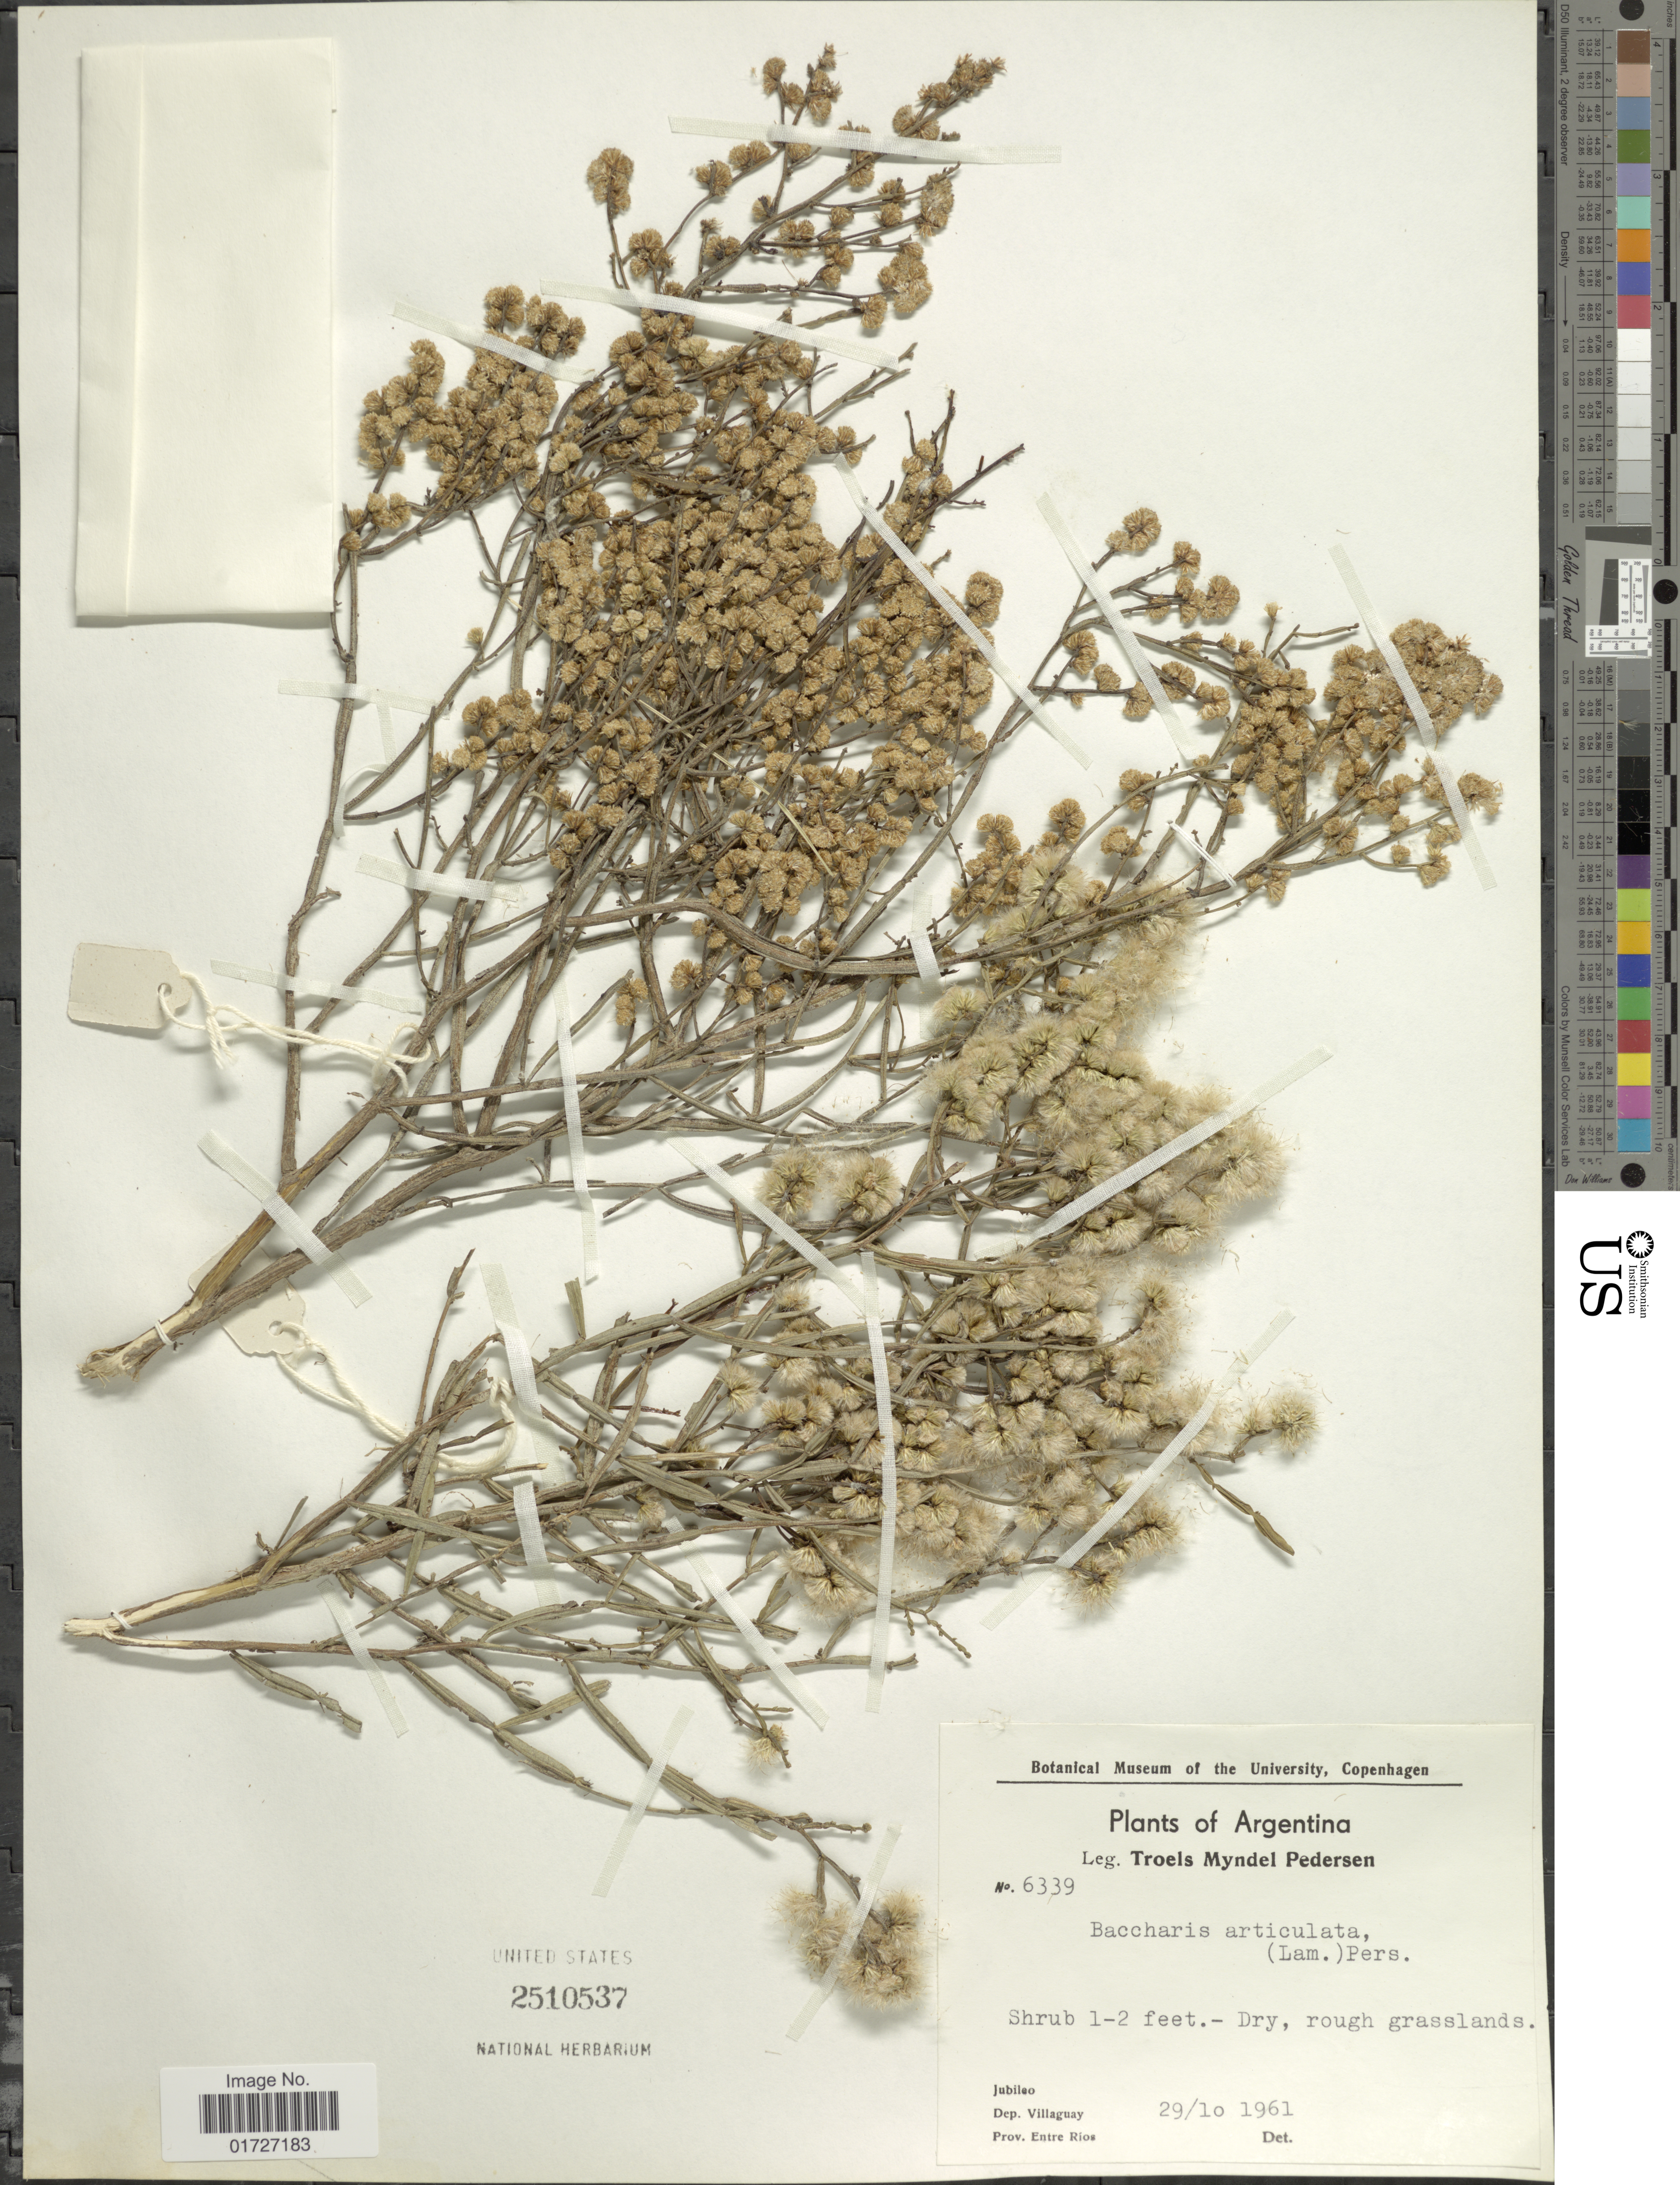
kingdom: Plantae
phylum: Tracheophyta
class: Magnoliopsida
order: Asterales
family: Asteraceae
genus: Baccharis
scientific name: Baccharis articulata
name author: (Lam.) Pers.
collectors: T. Pederson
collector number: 6339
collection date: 1961-10-29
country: Argentina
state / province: Entre Rios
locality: Jubileo, Dep. Villaguay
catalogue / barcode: US 2510537